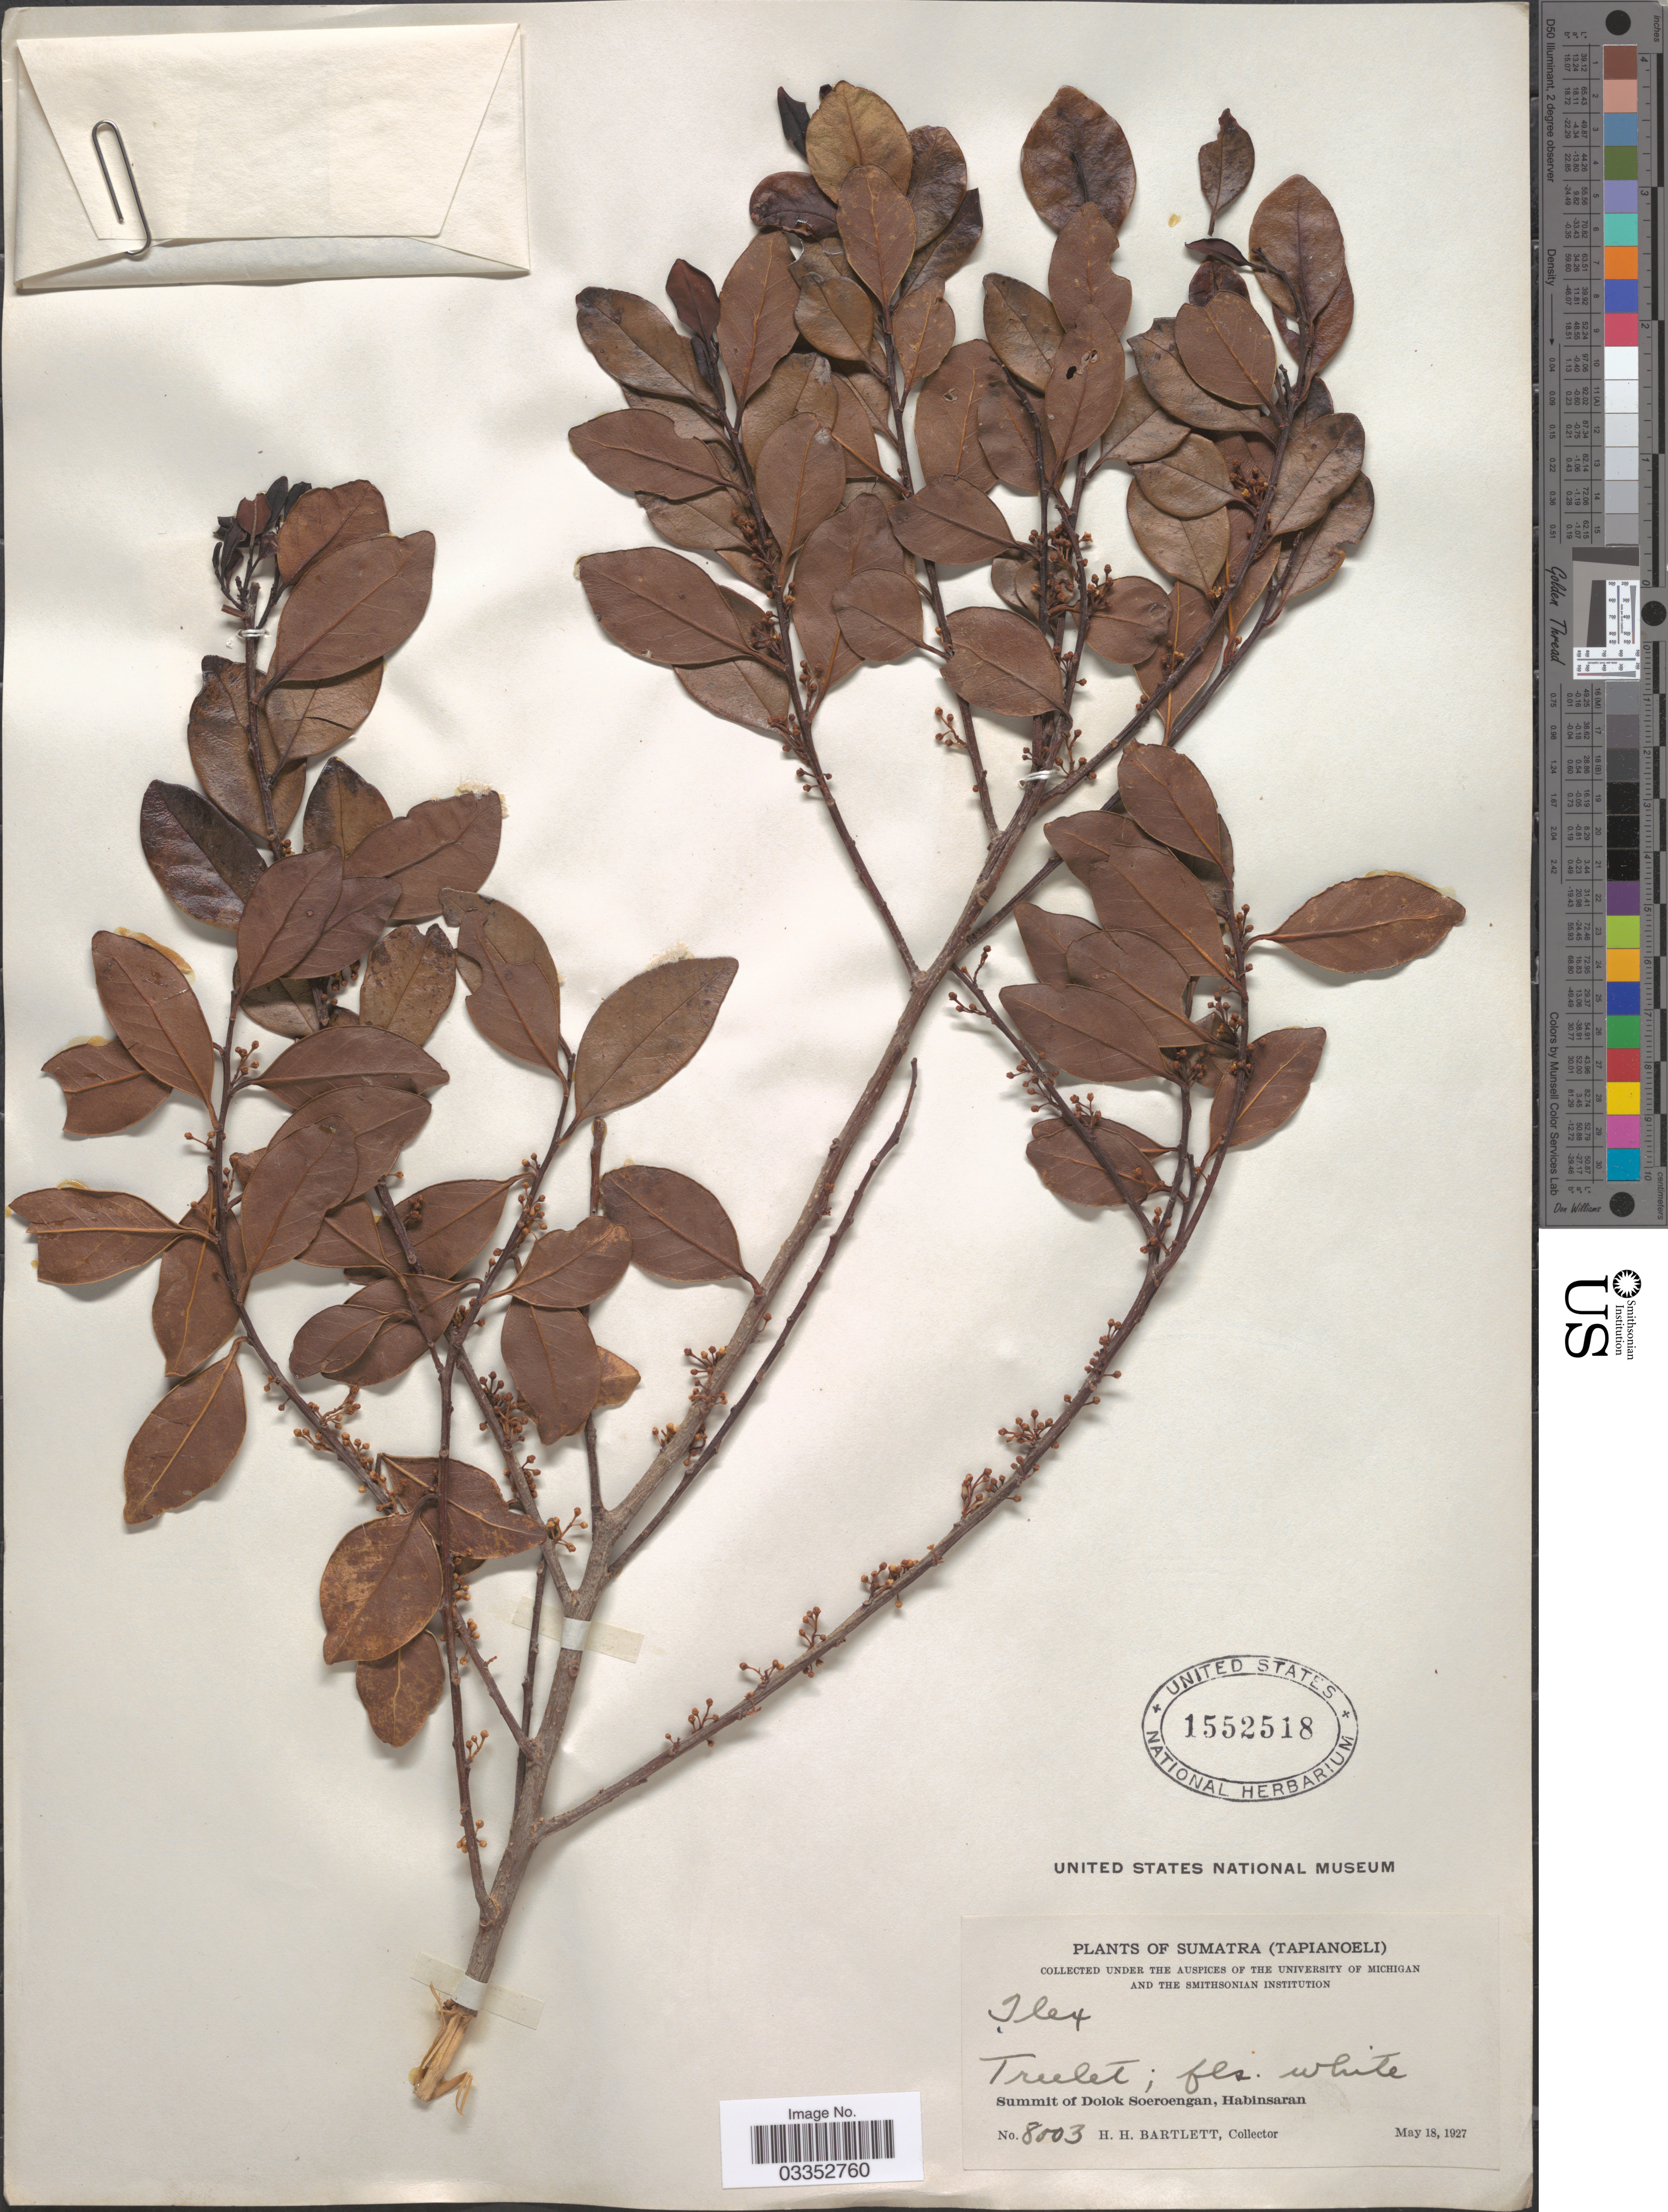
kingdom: Plantae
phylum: Tracheophyta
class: Magnoliopsida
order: Aquifoliales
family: Aquifoliaceae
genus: Ilex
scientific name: Ilex sp.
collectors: H. H. Bartlett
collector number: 8003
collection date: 1927-05-18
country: Indonesia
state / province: Sumatra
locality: Tapianoeli. Summit of Dolok Soeroengan, Habinsaran.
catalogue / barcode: US 1552518